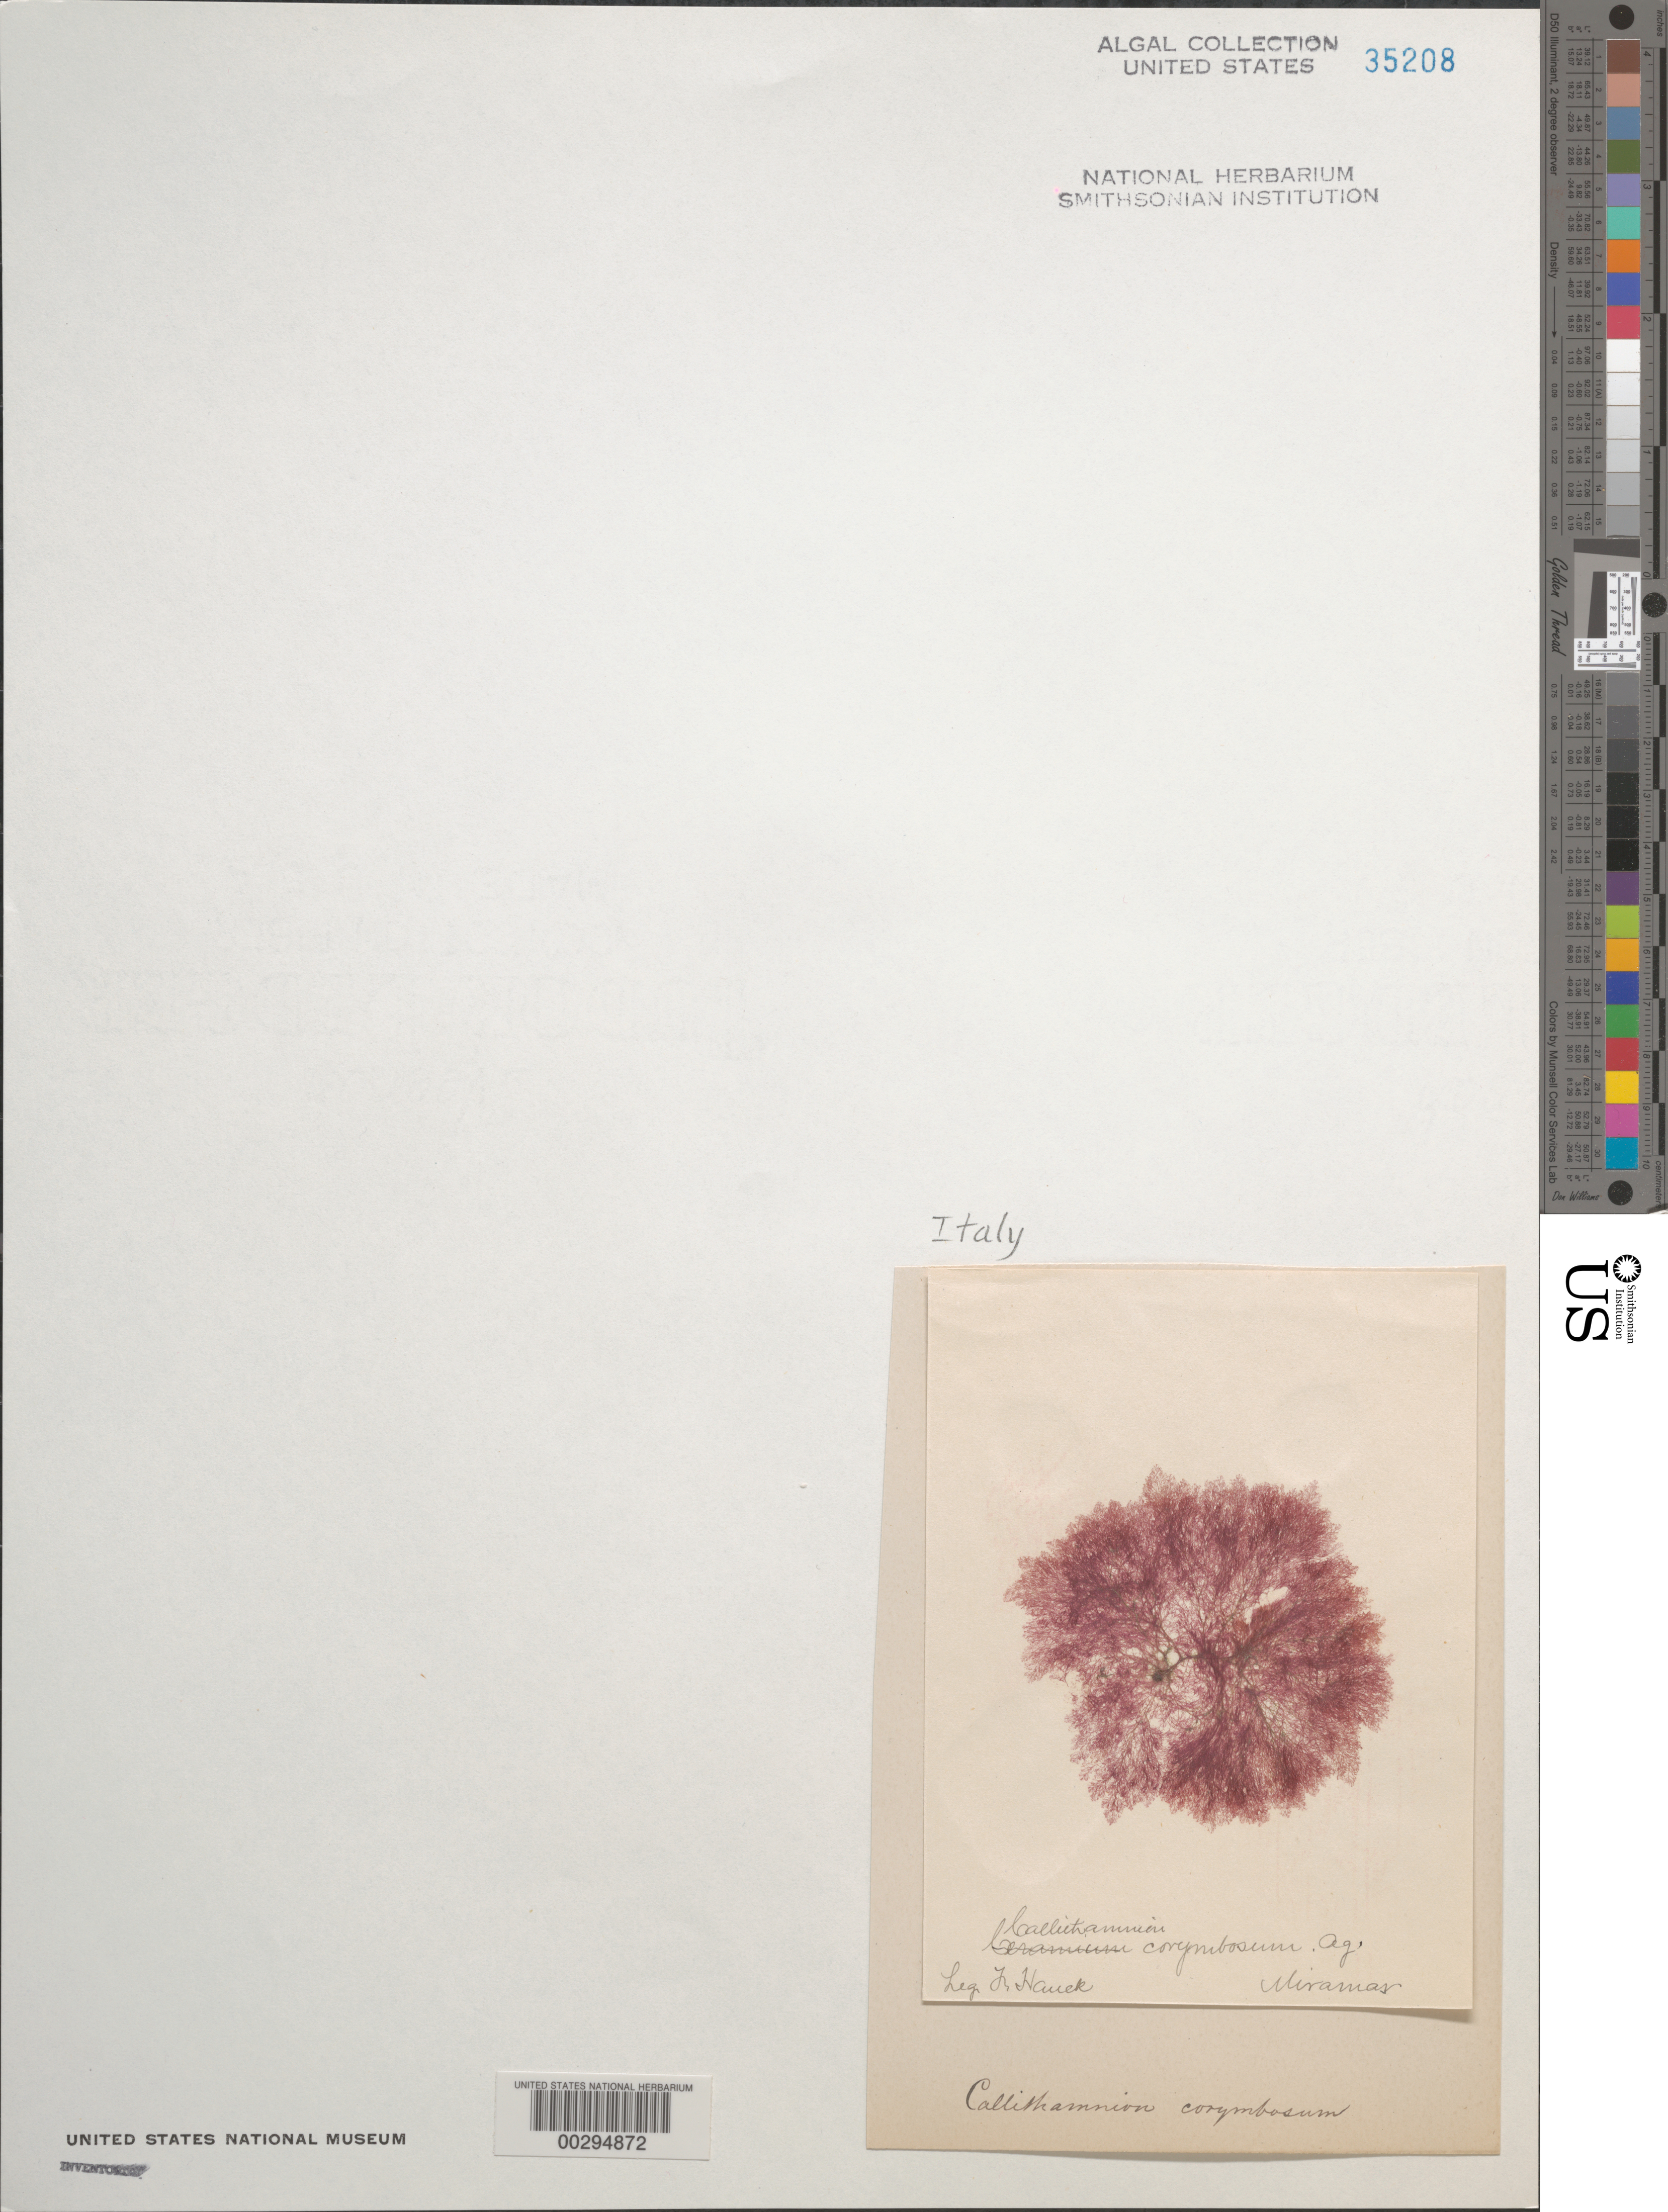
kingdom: Plantae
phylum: Rhodophyta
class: Florideophyceae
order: Ceramiales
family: Callithamniaceae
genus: Callithamnion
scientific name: Callithamnion corymbosum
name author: (Sm.) Lyngb.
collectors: F. Hauck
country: Italy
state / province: Friuli-Venezia Giulia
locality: Miramare (Miramar)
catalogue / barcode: US 35208